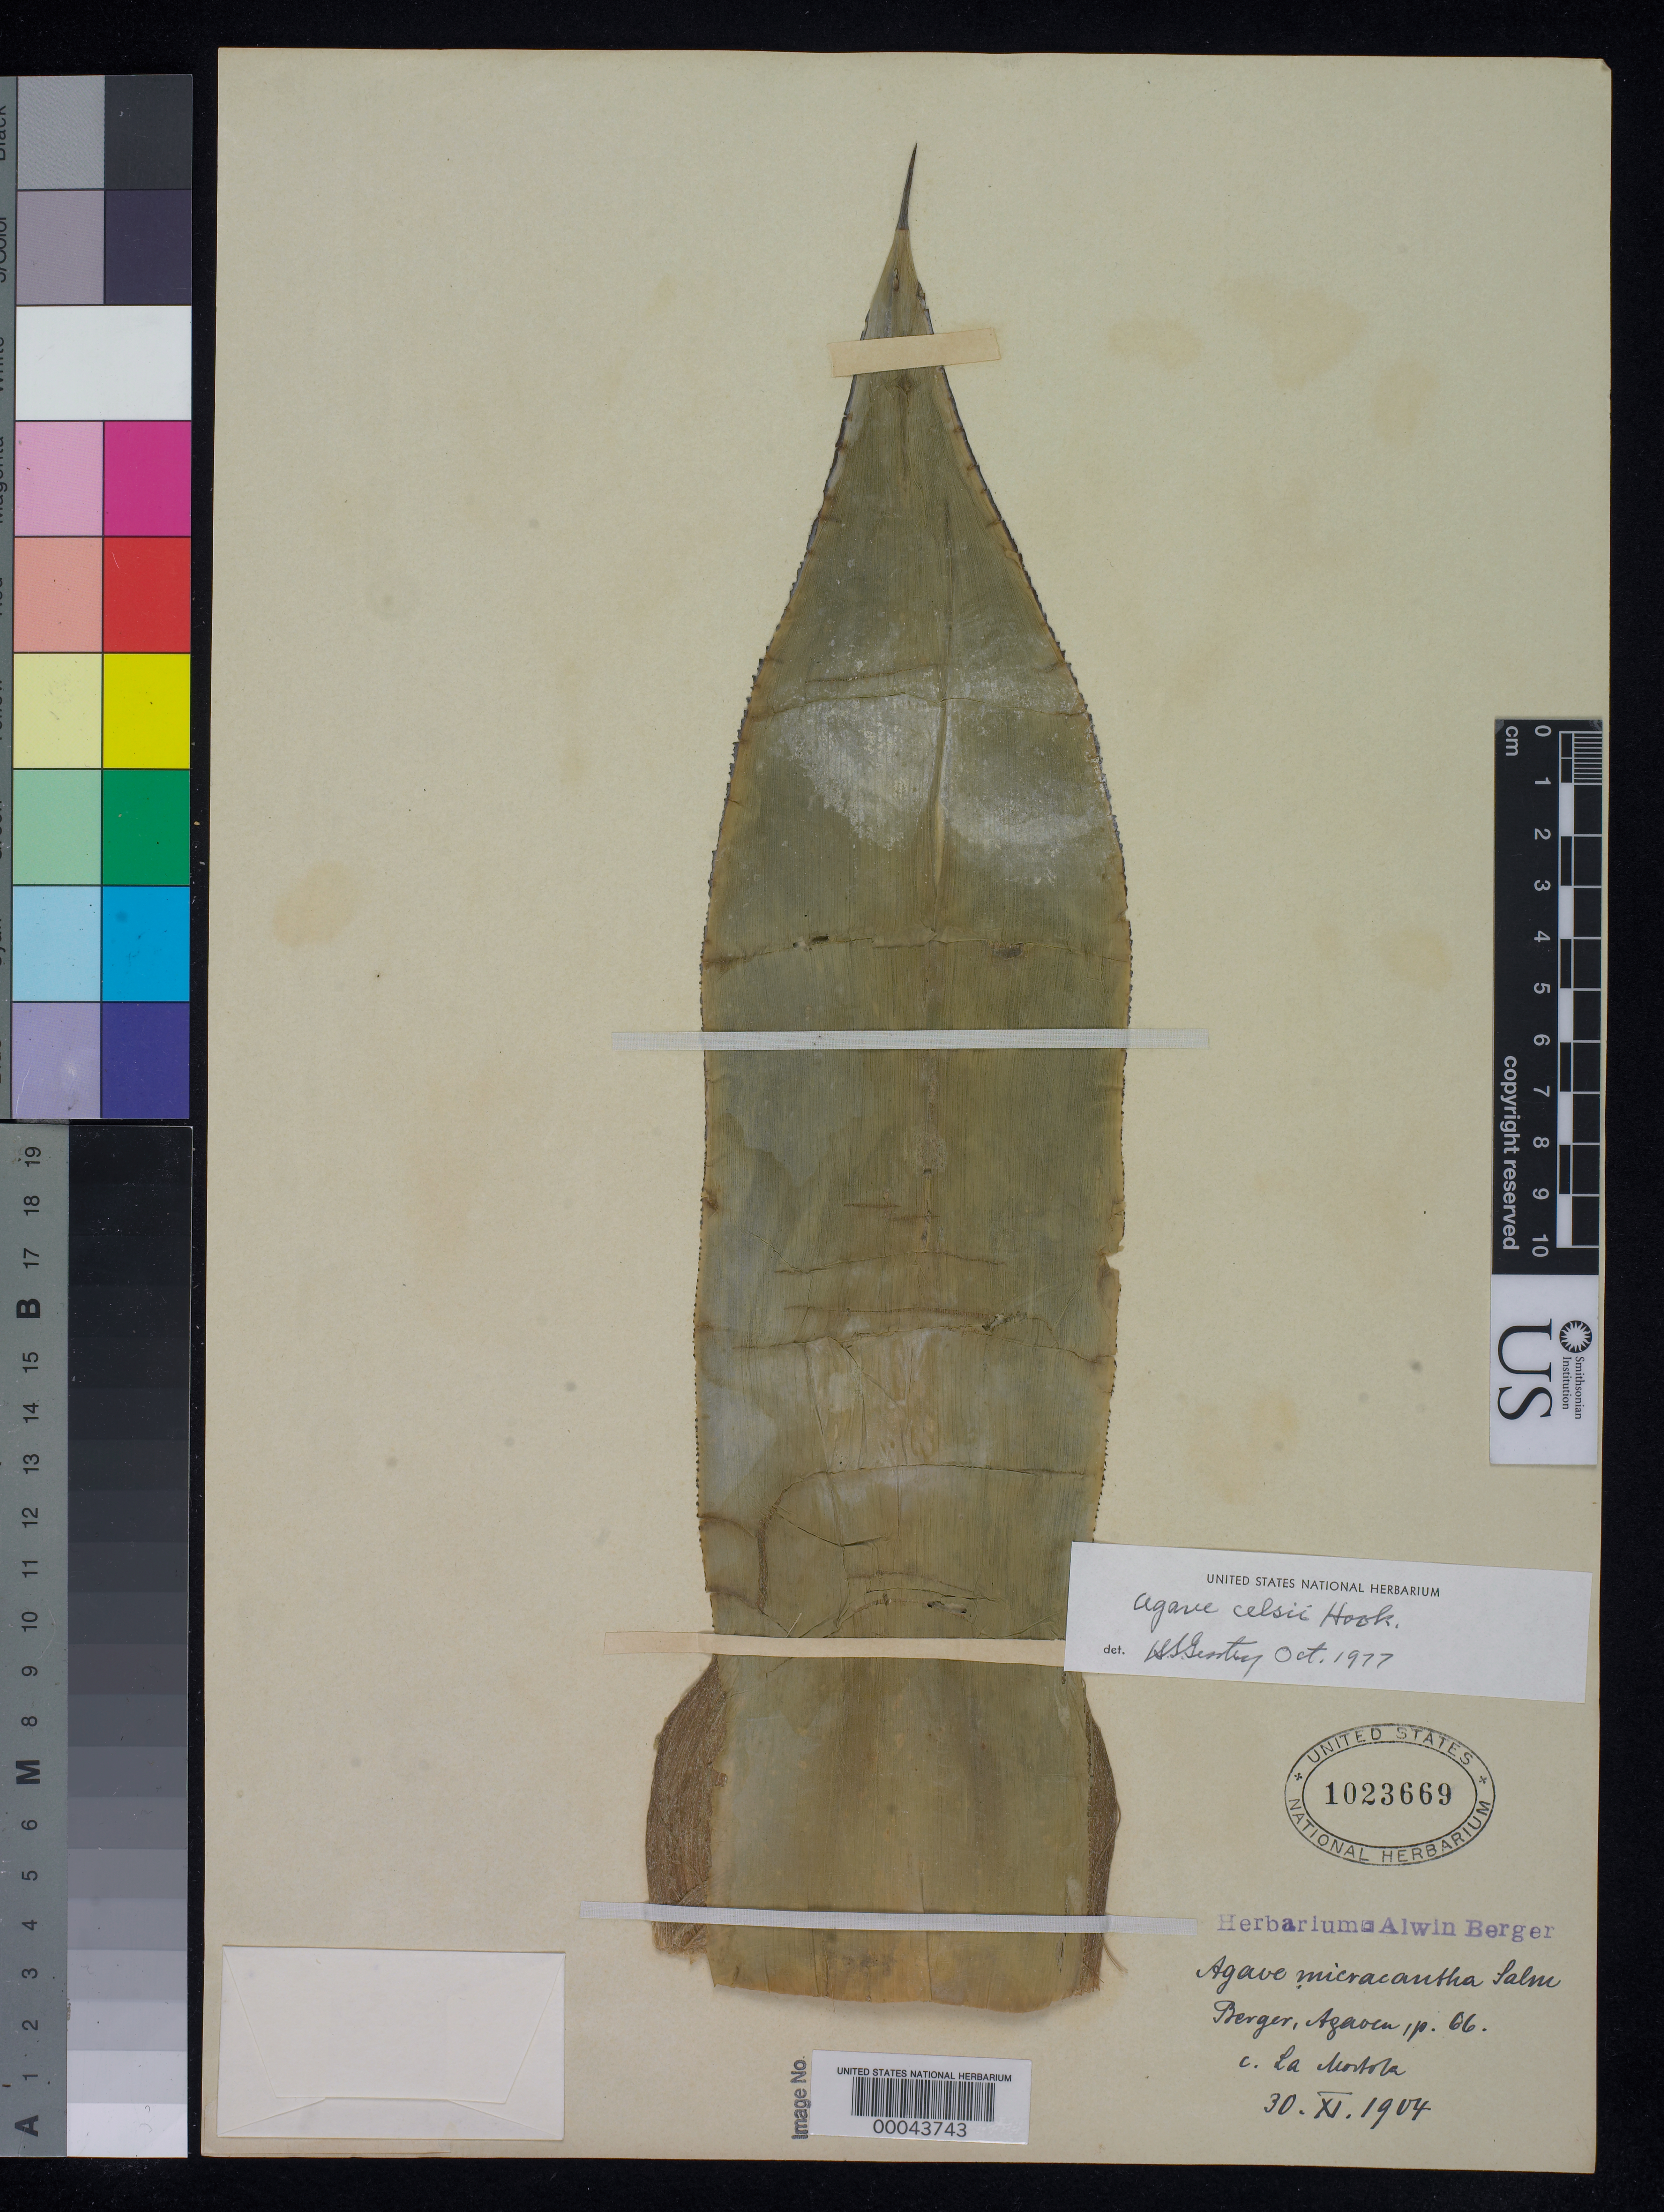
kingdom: Plantae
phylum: Tracheophyta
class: Liliopsida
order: Asparagales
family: Asparagaceae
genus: Agave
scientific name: Agave celsii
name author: Hook.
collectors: ex herb. A. Berger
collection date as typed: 30 Nov 1904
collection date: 1904-11-30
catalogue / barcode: US 1023669